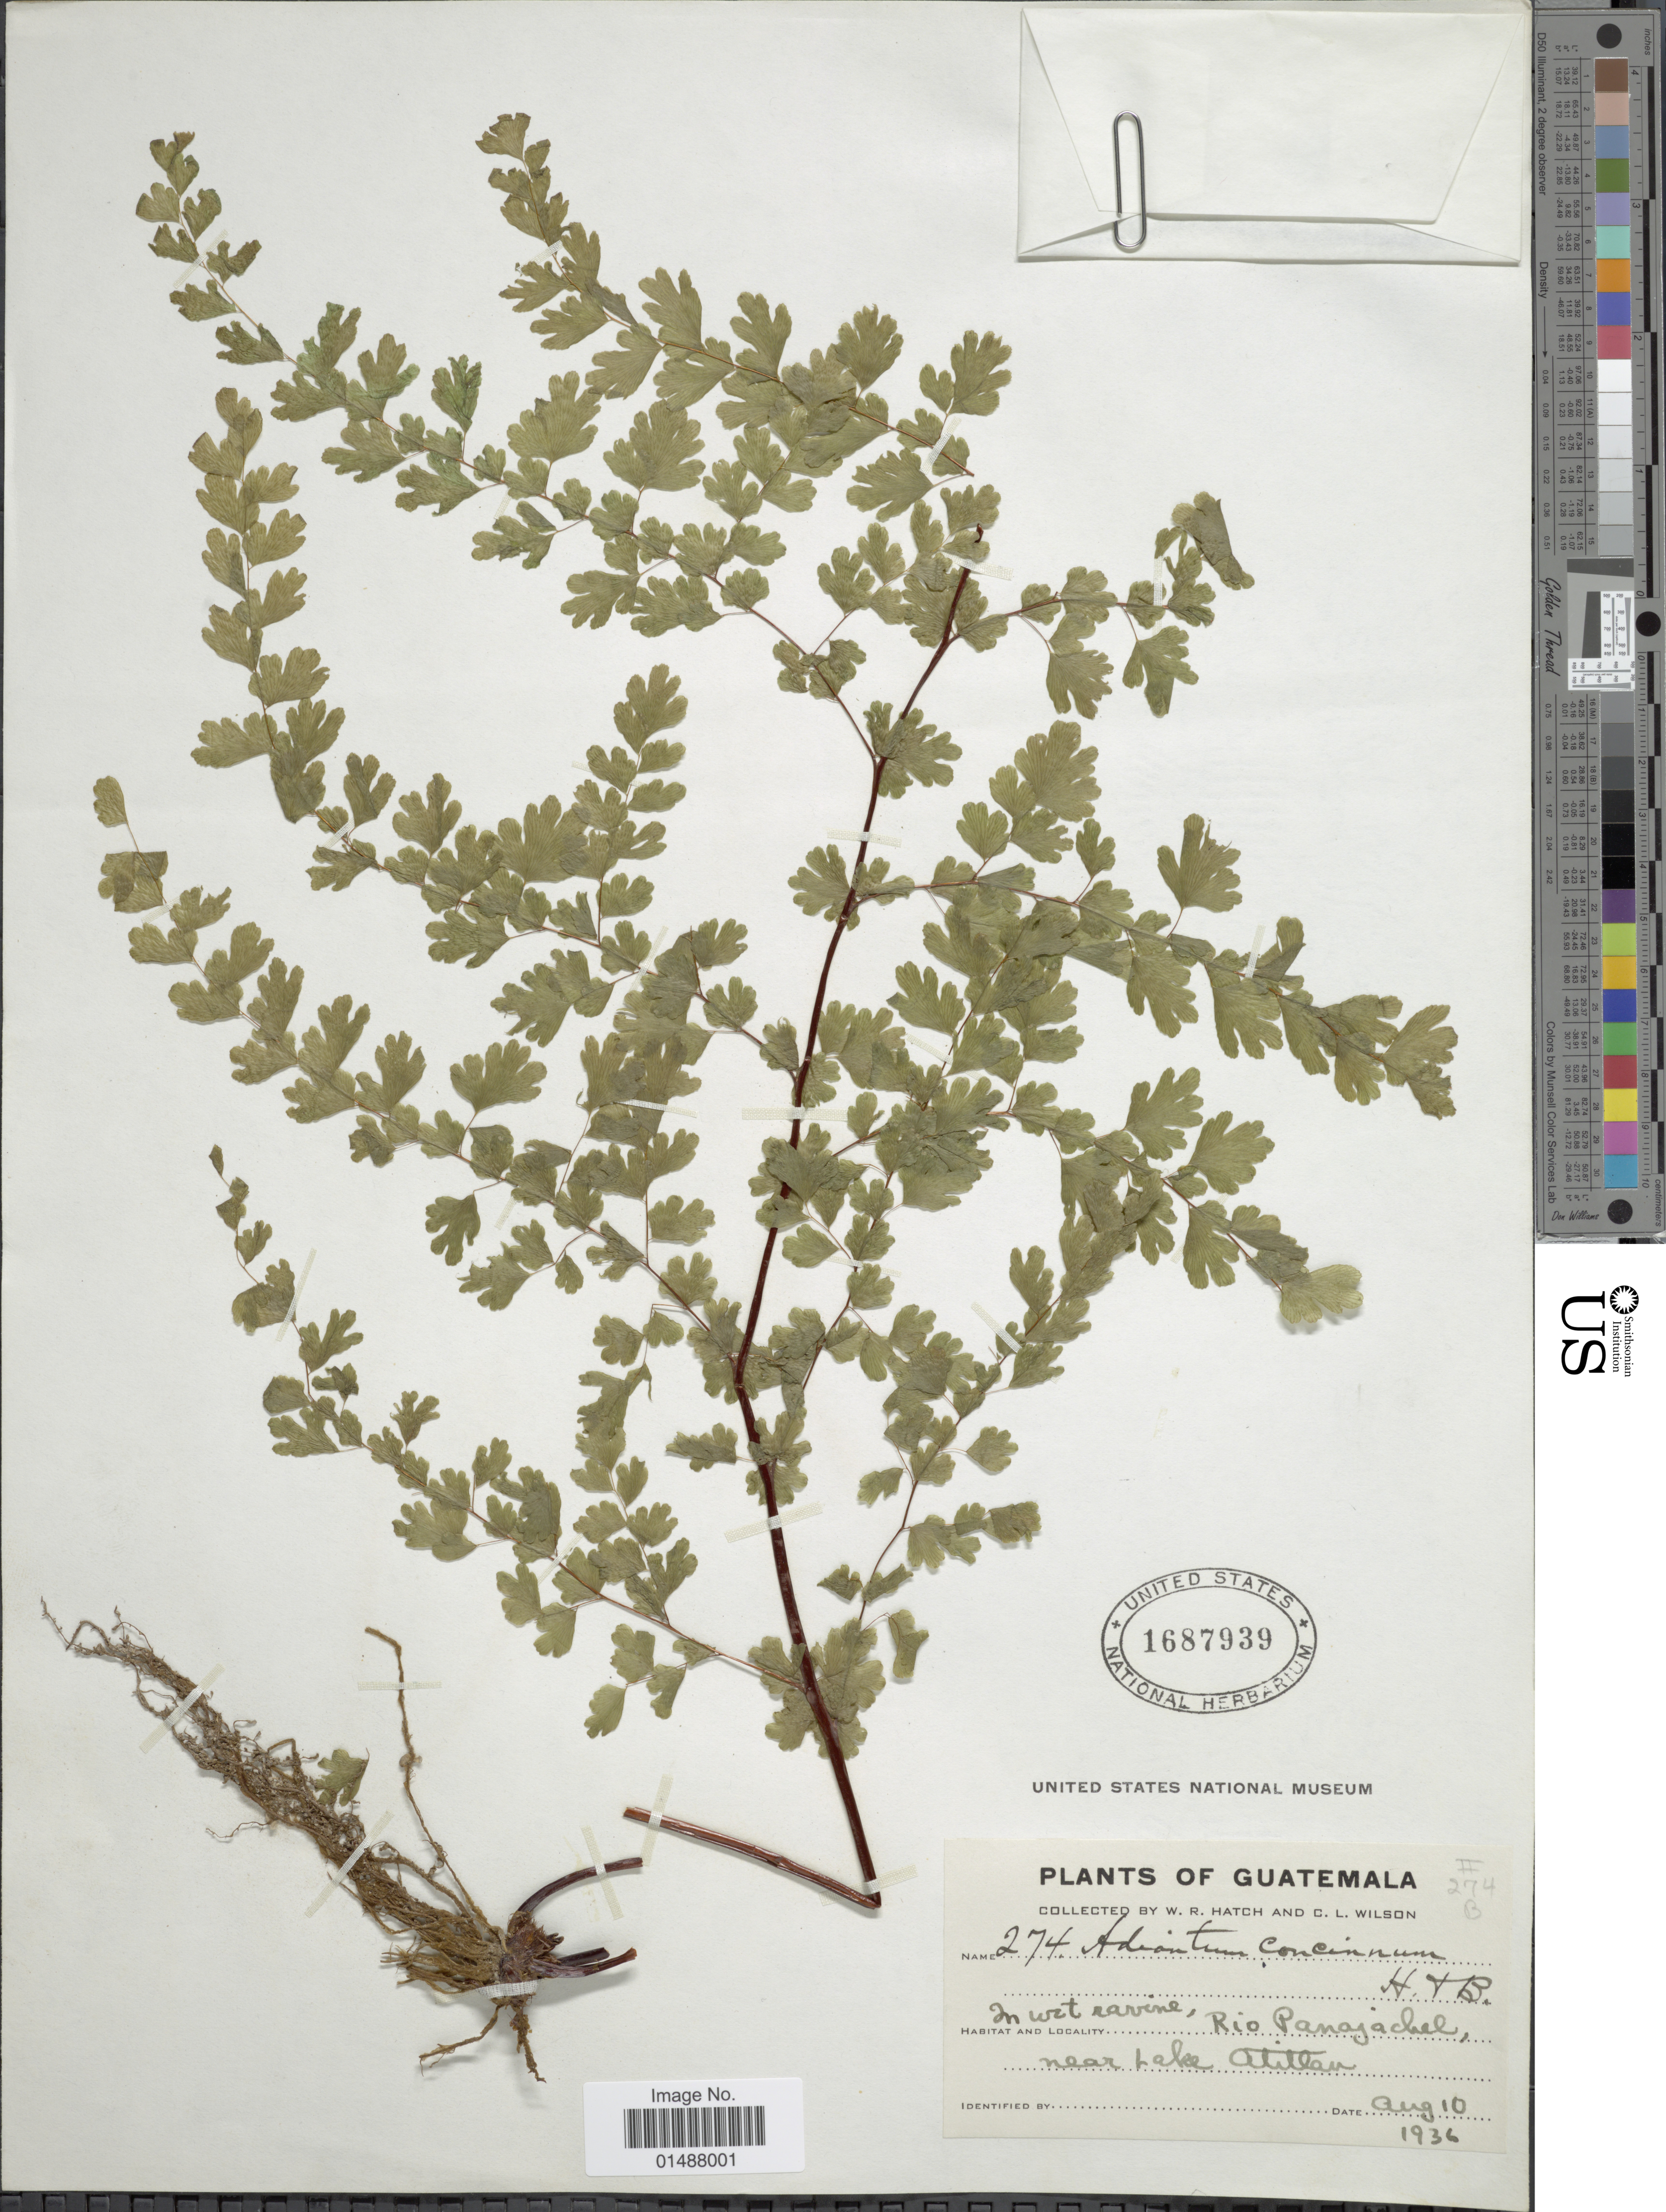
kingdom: Plantae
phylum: Tracheophyta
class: Polypodiopsida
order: Polypodiales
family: Pteridaceae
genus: Adiantum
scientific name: Adiantum concinnum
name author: Humb. & Bonpl. ex Willd.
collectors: W. Hatch & C. L. Wilson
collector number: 274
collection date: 1936-08-10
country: Guatemala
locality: In wet ravine, Rio Panajachel, near Lake Atitlan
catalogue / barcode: US 1687939